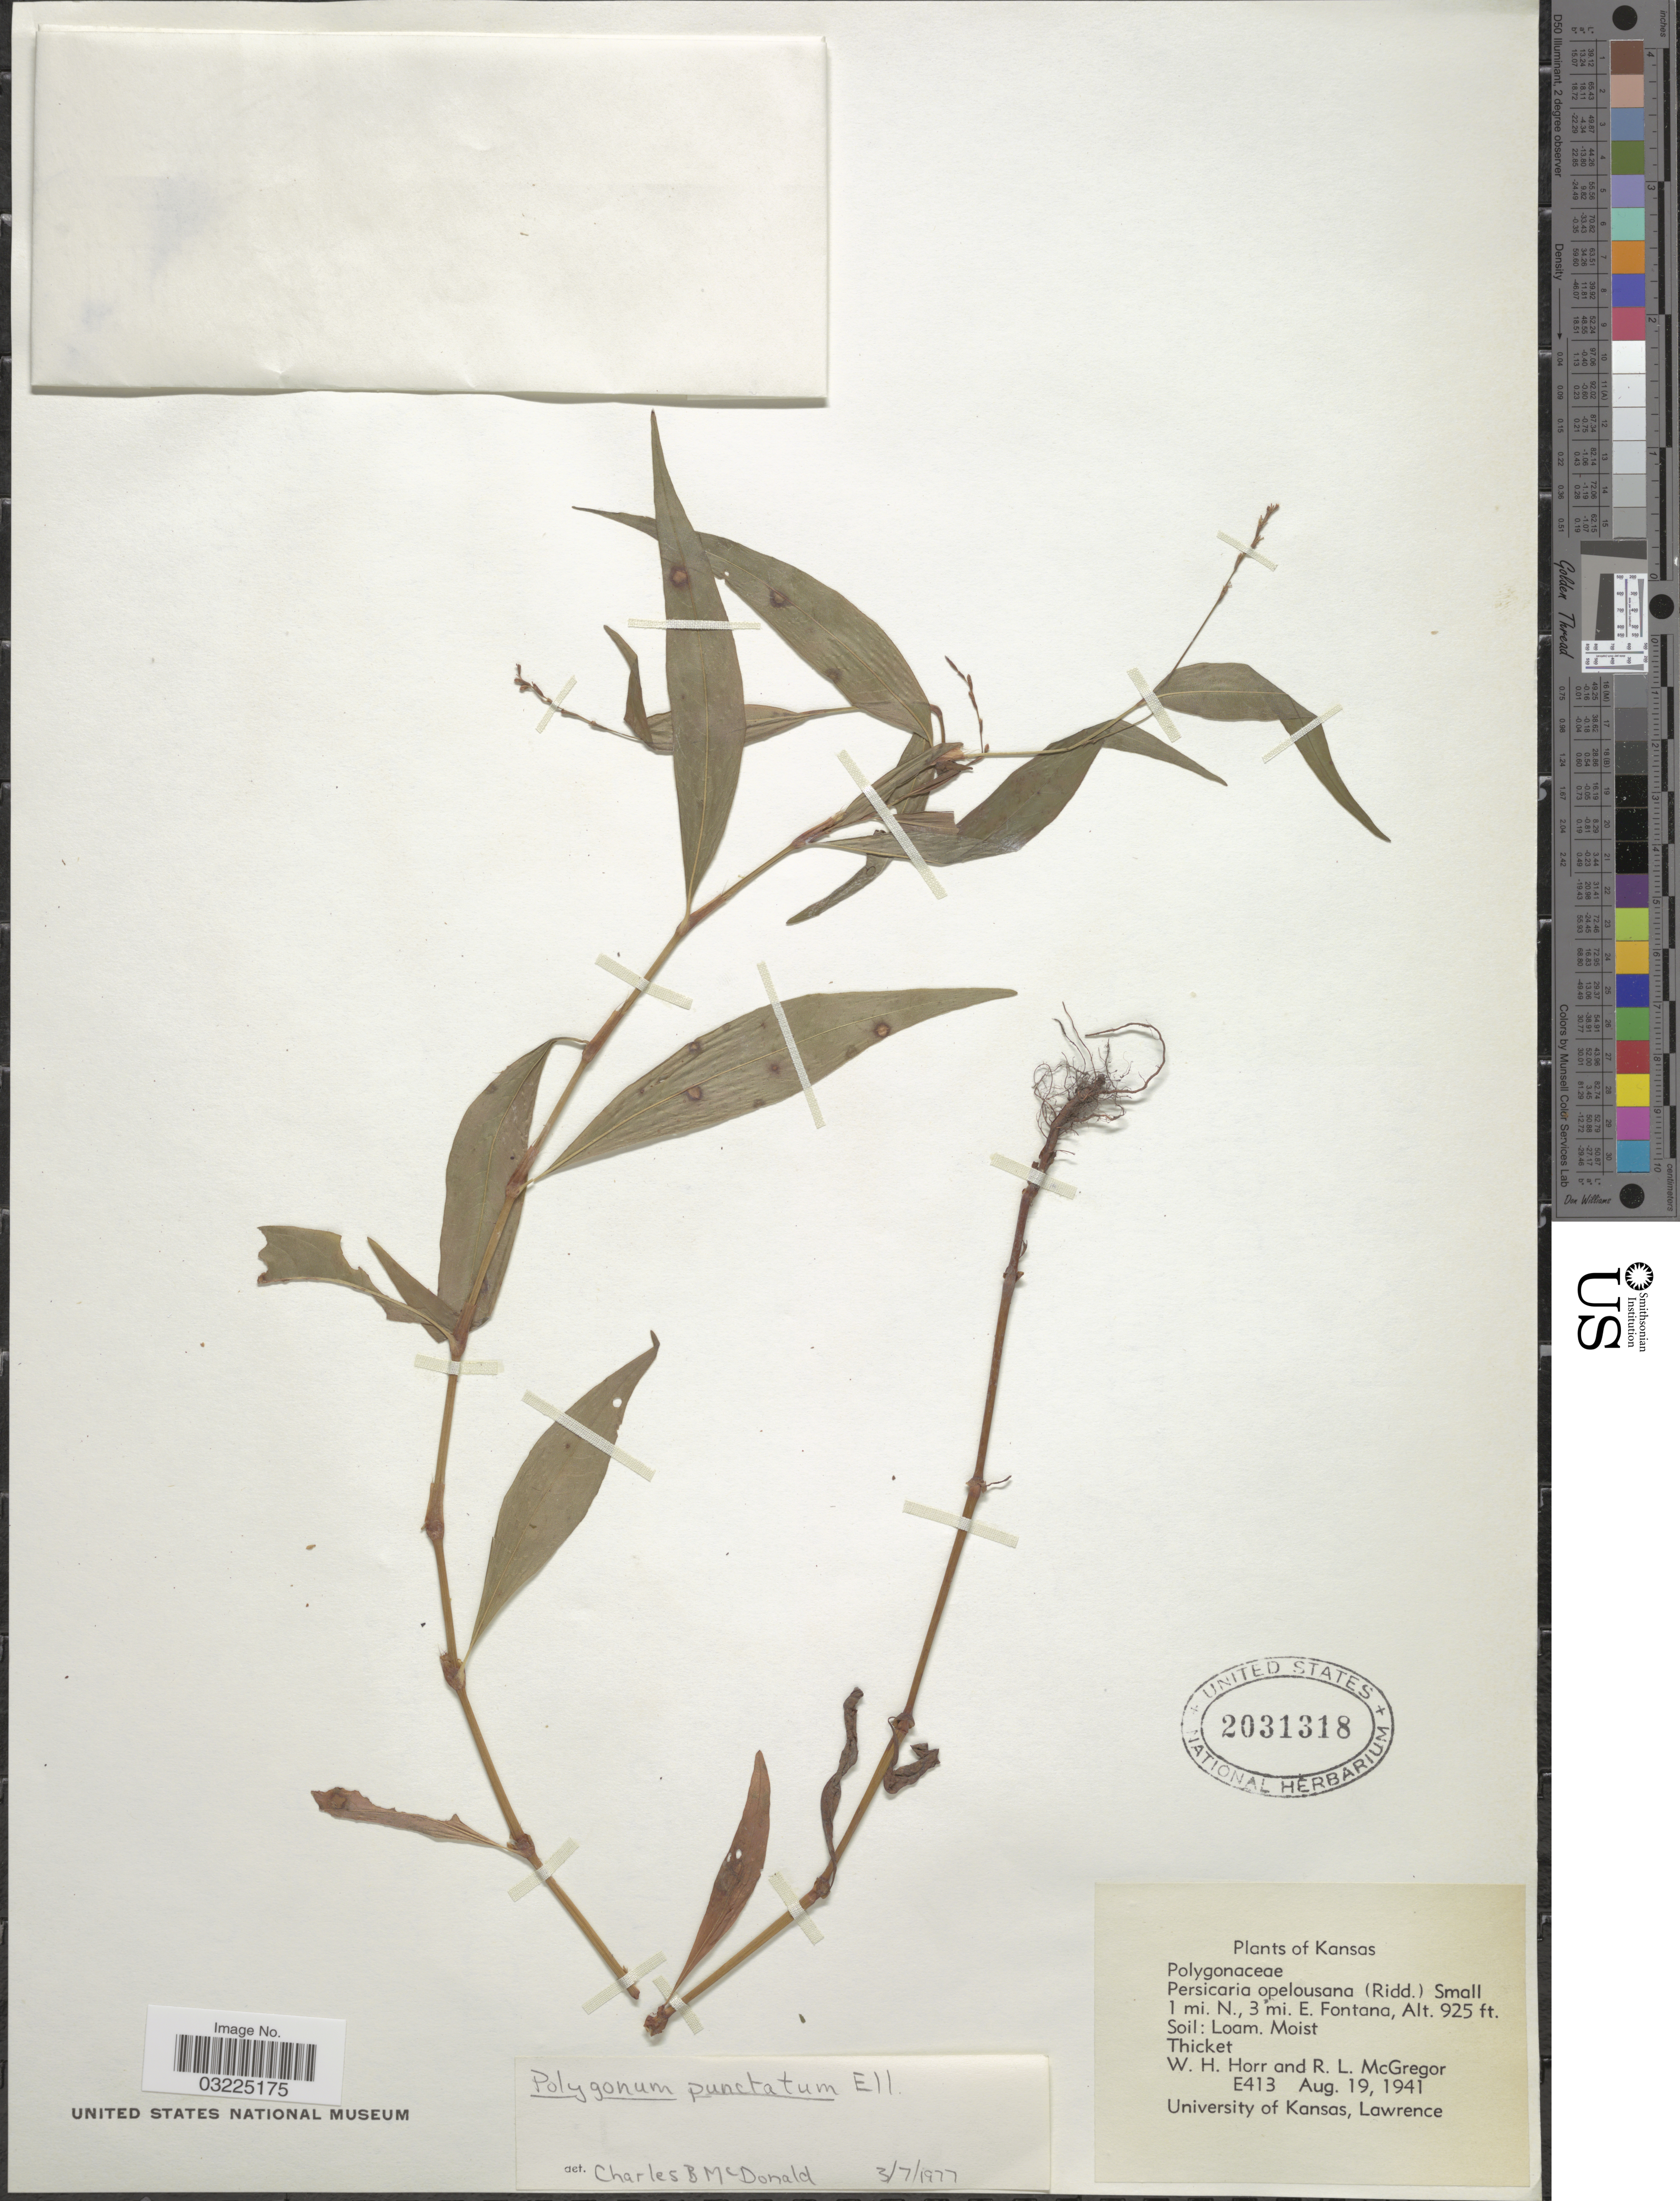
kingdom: Plantae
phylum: Tracheophyta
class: Magnoliopsida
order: Caryophyllales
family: Polygonaceae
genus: Persicaria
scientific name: Persicaria punctata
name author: (Elliott) Small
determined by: Atha, D. E.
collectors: W. H. Horr & R. McGregor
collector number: E413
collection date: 1941-08-19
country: United States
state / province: Kansas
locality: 1 mi. N., 3 mi. E. Fontana.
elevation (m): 282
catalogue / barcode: US 2031318